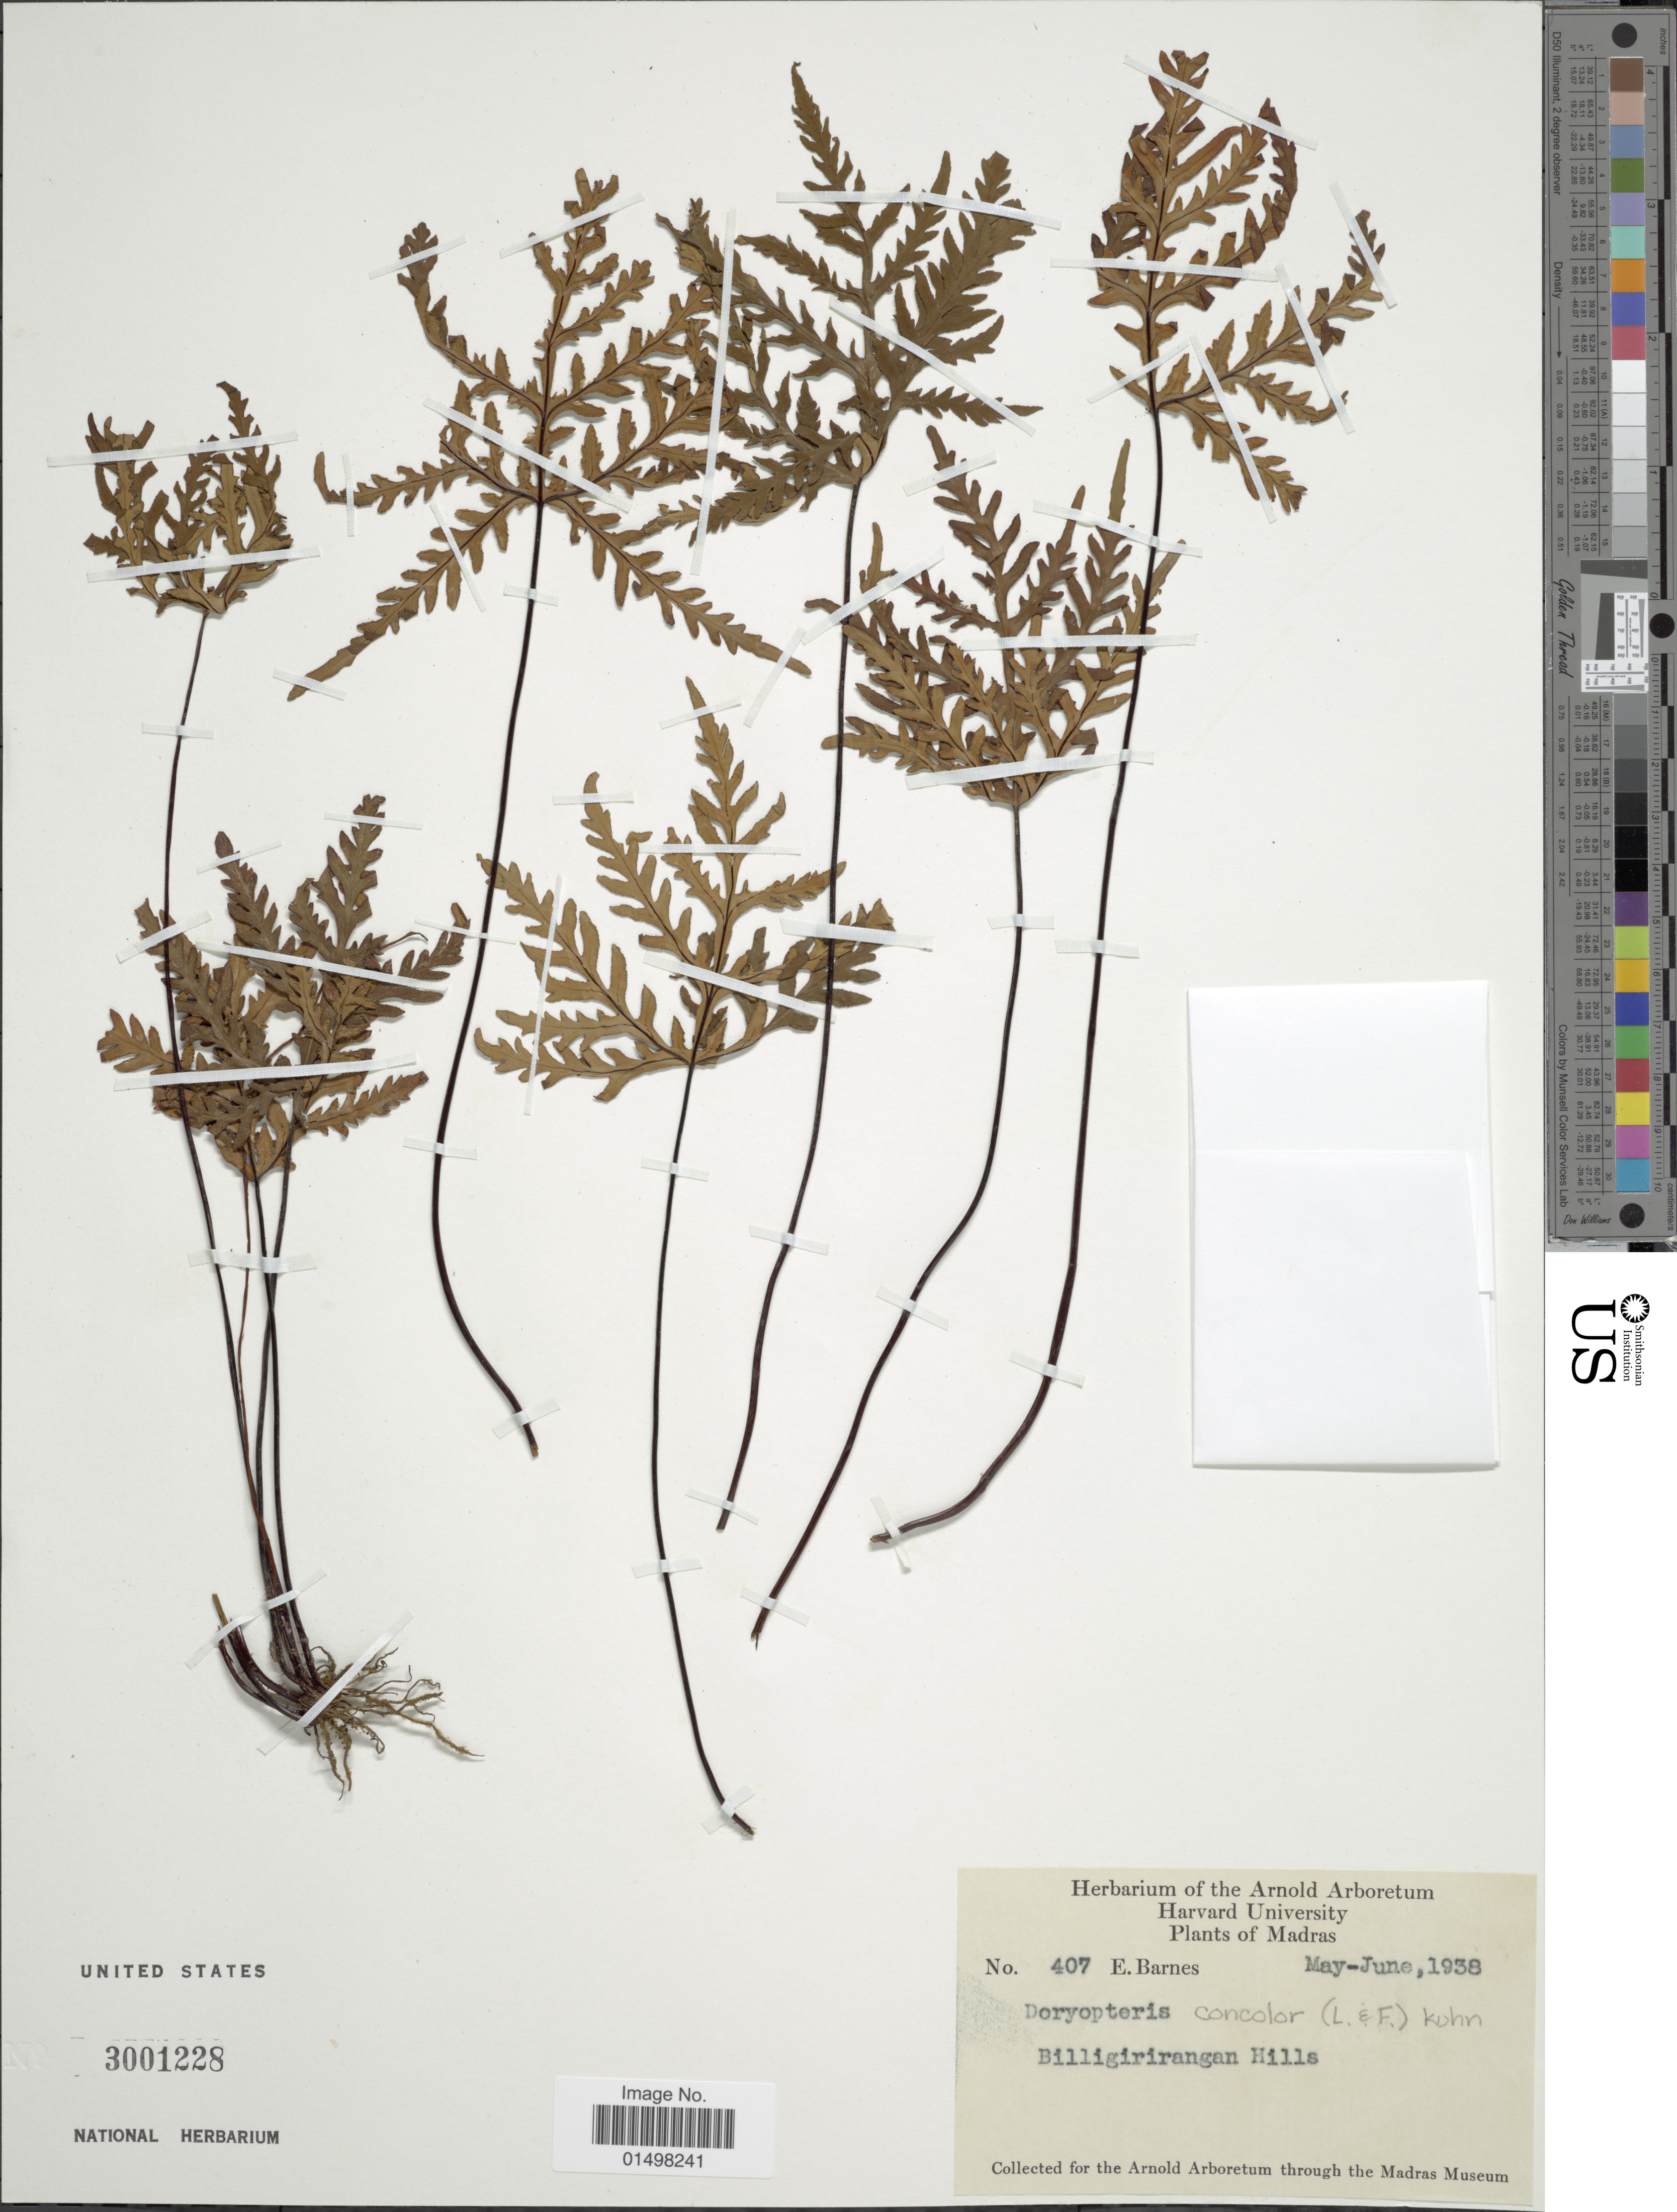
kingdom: Plantae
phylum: Tracheophyta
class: Polypodiopsida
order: Polypodiales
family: Pteridaceae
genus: Doryopteris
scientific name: Doryopteris concolor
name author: (Langsd. & Fisch.) Kuhn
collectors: E. Barnes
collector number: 407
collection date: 1938-05/1938-06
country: India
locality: Madras. Billigiriangan Hills.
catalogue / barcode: US 3001228